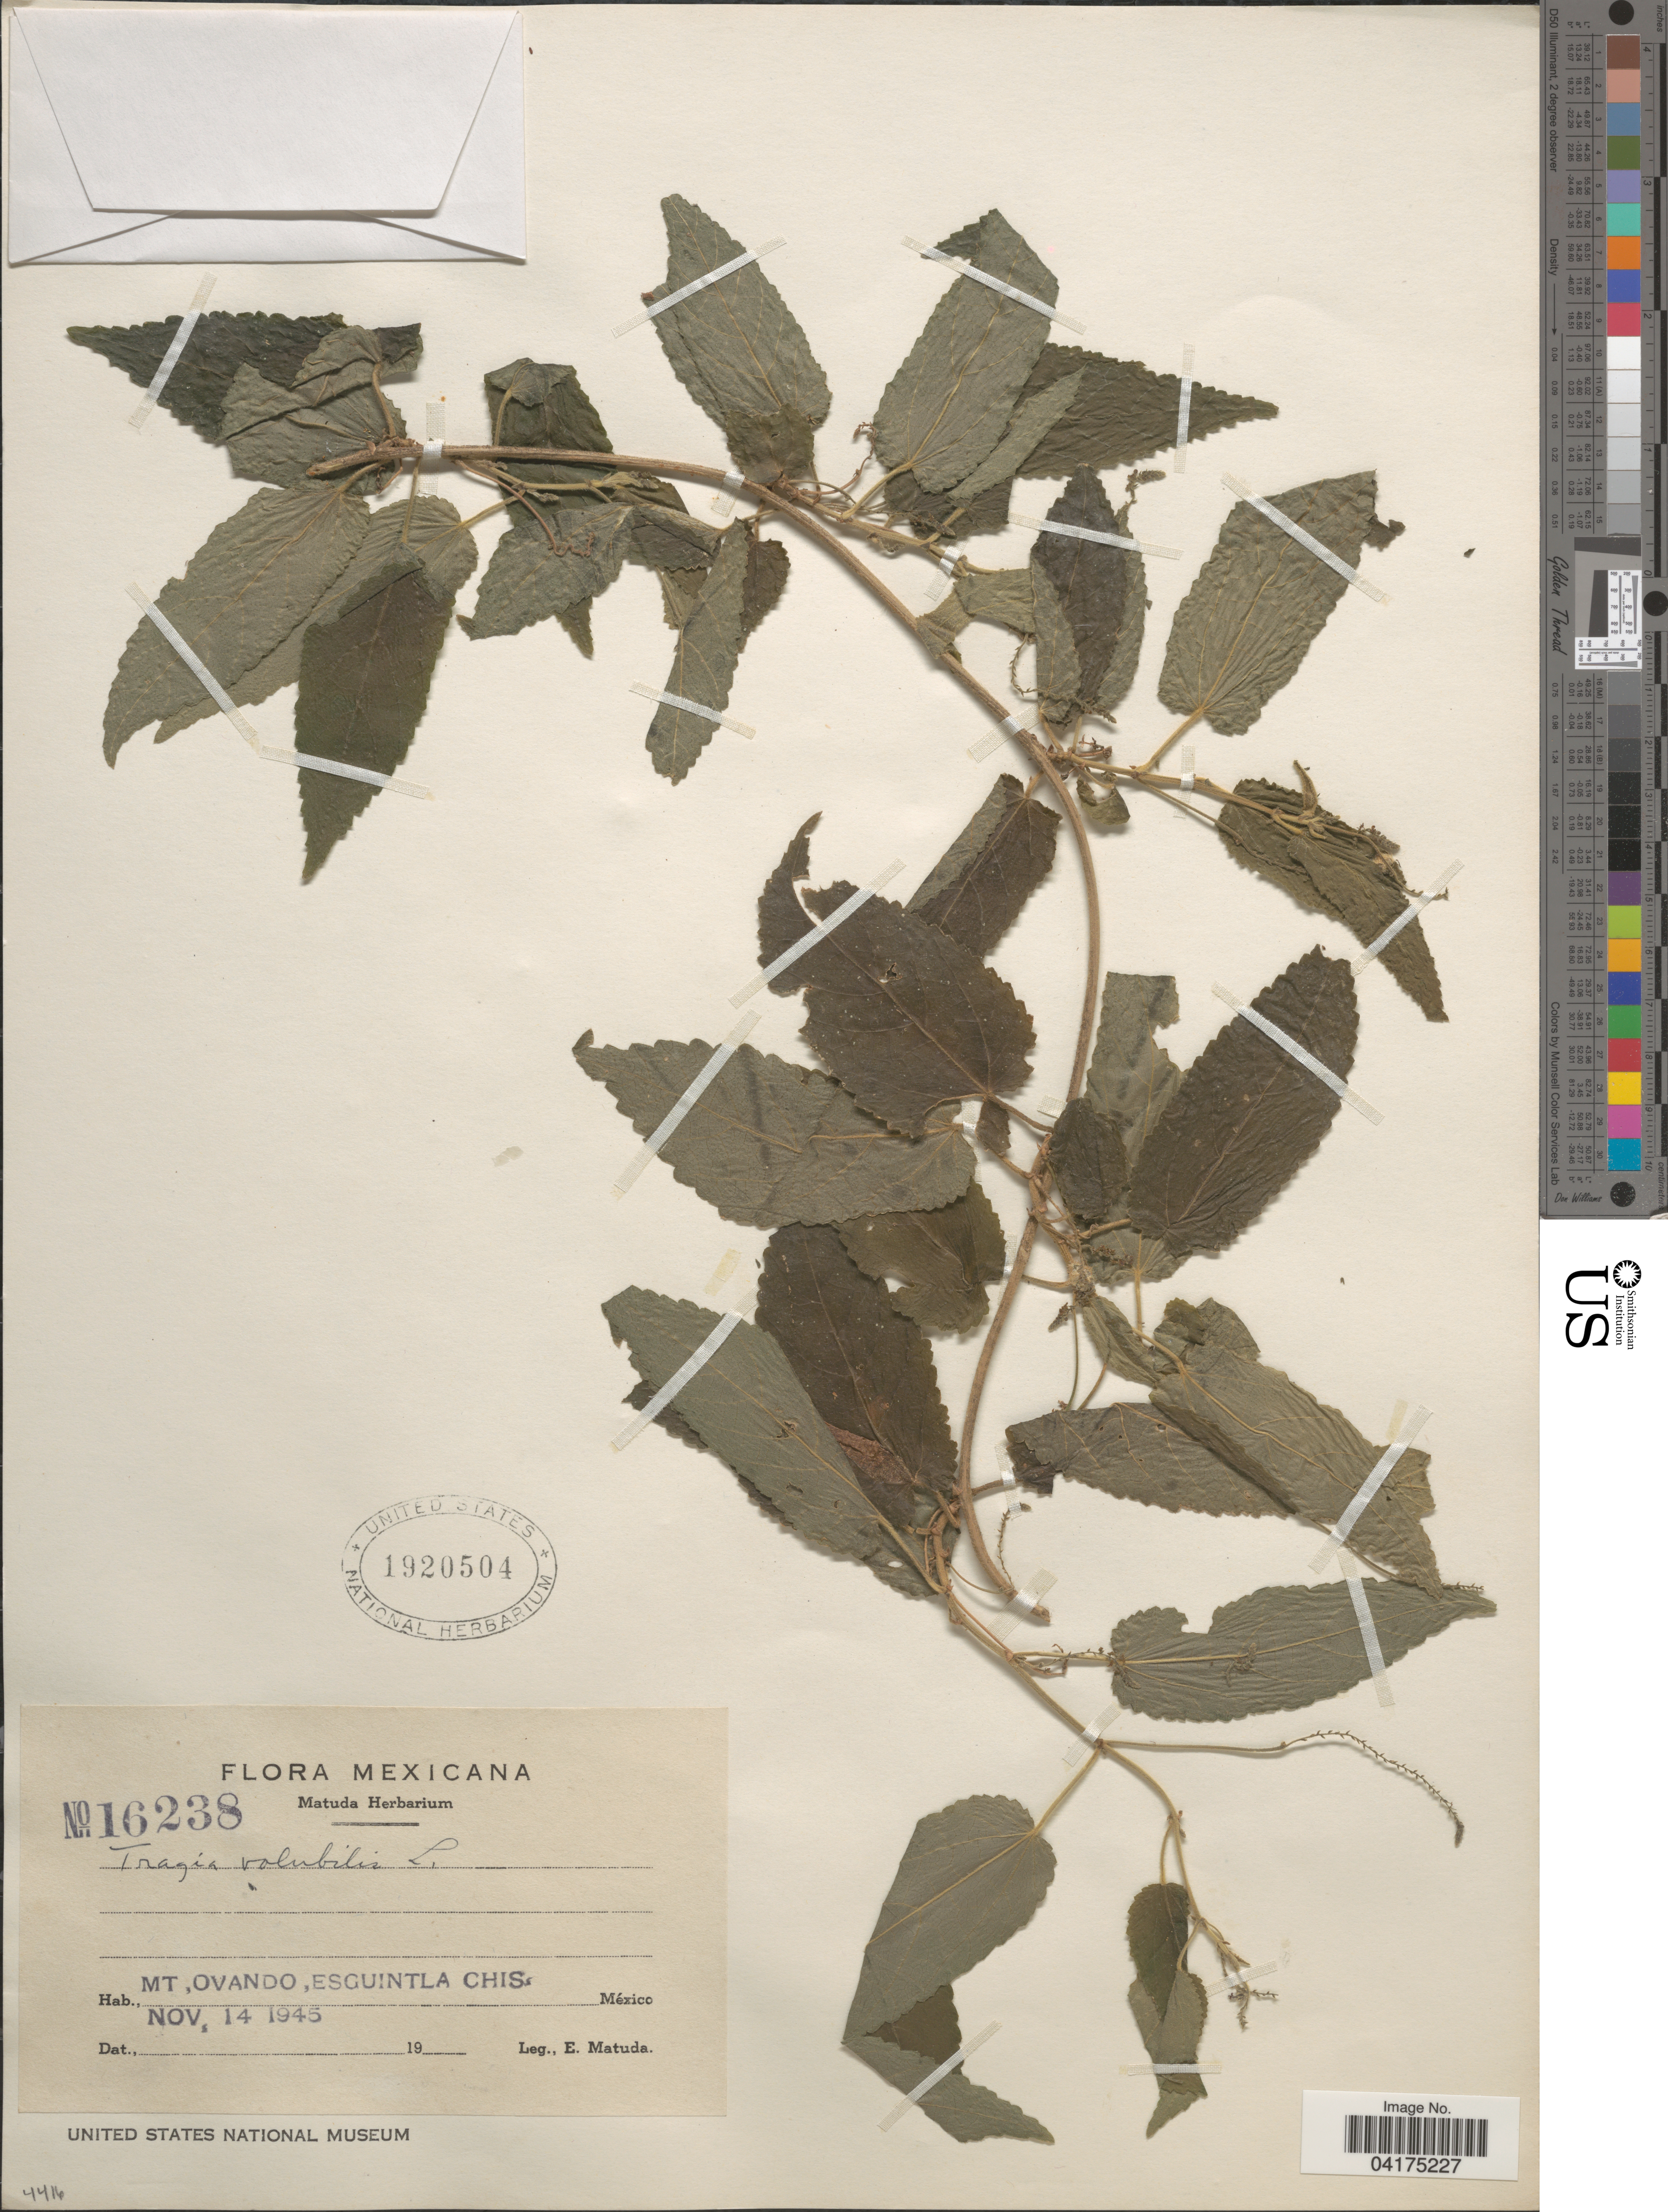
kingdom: Plantae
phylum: Tracheophyta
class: Magnoliopsida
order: Malpighiales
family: Euphorbiaceae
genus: Tragia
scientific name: Tragia volubilis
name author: L.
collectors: E. Matuda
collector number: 16238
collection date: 1945-11-14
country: Mexico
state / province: Chiapas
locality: Mt. Ovando, Esguintla.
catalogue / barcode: US 1920504